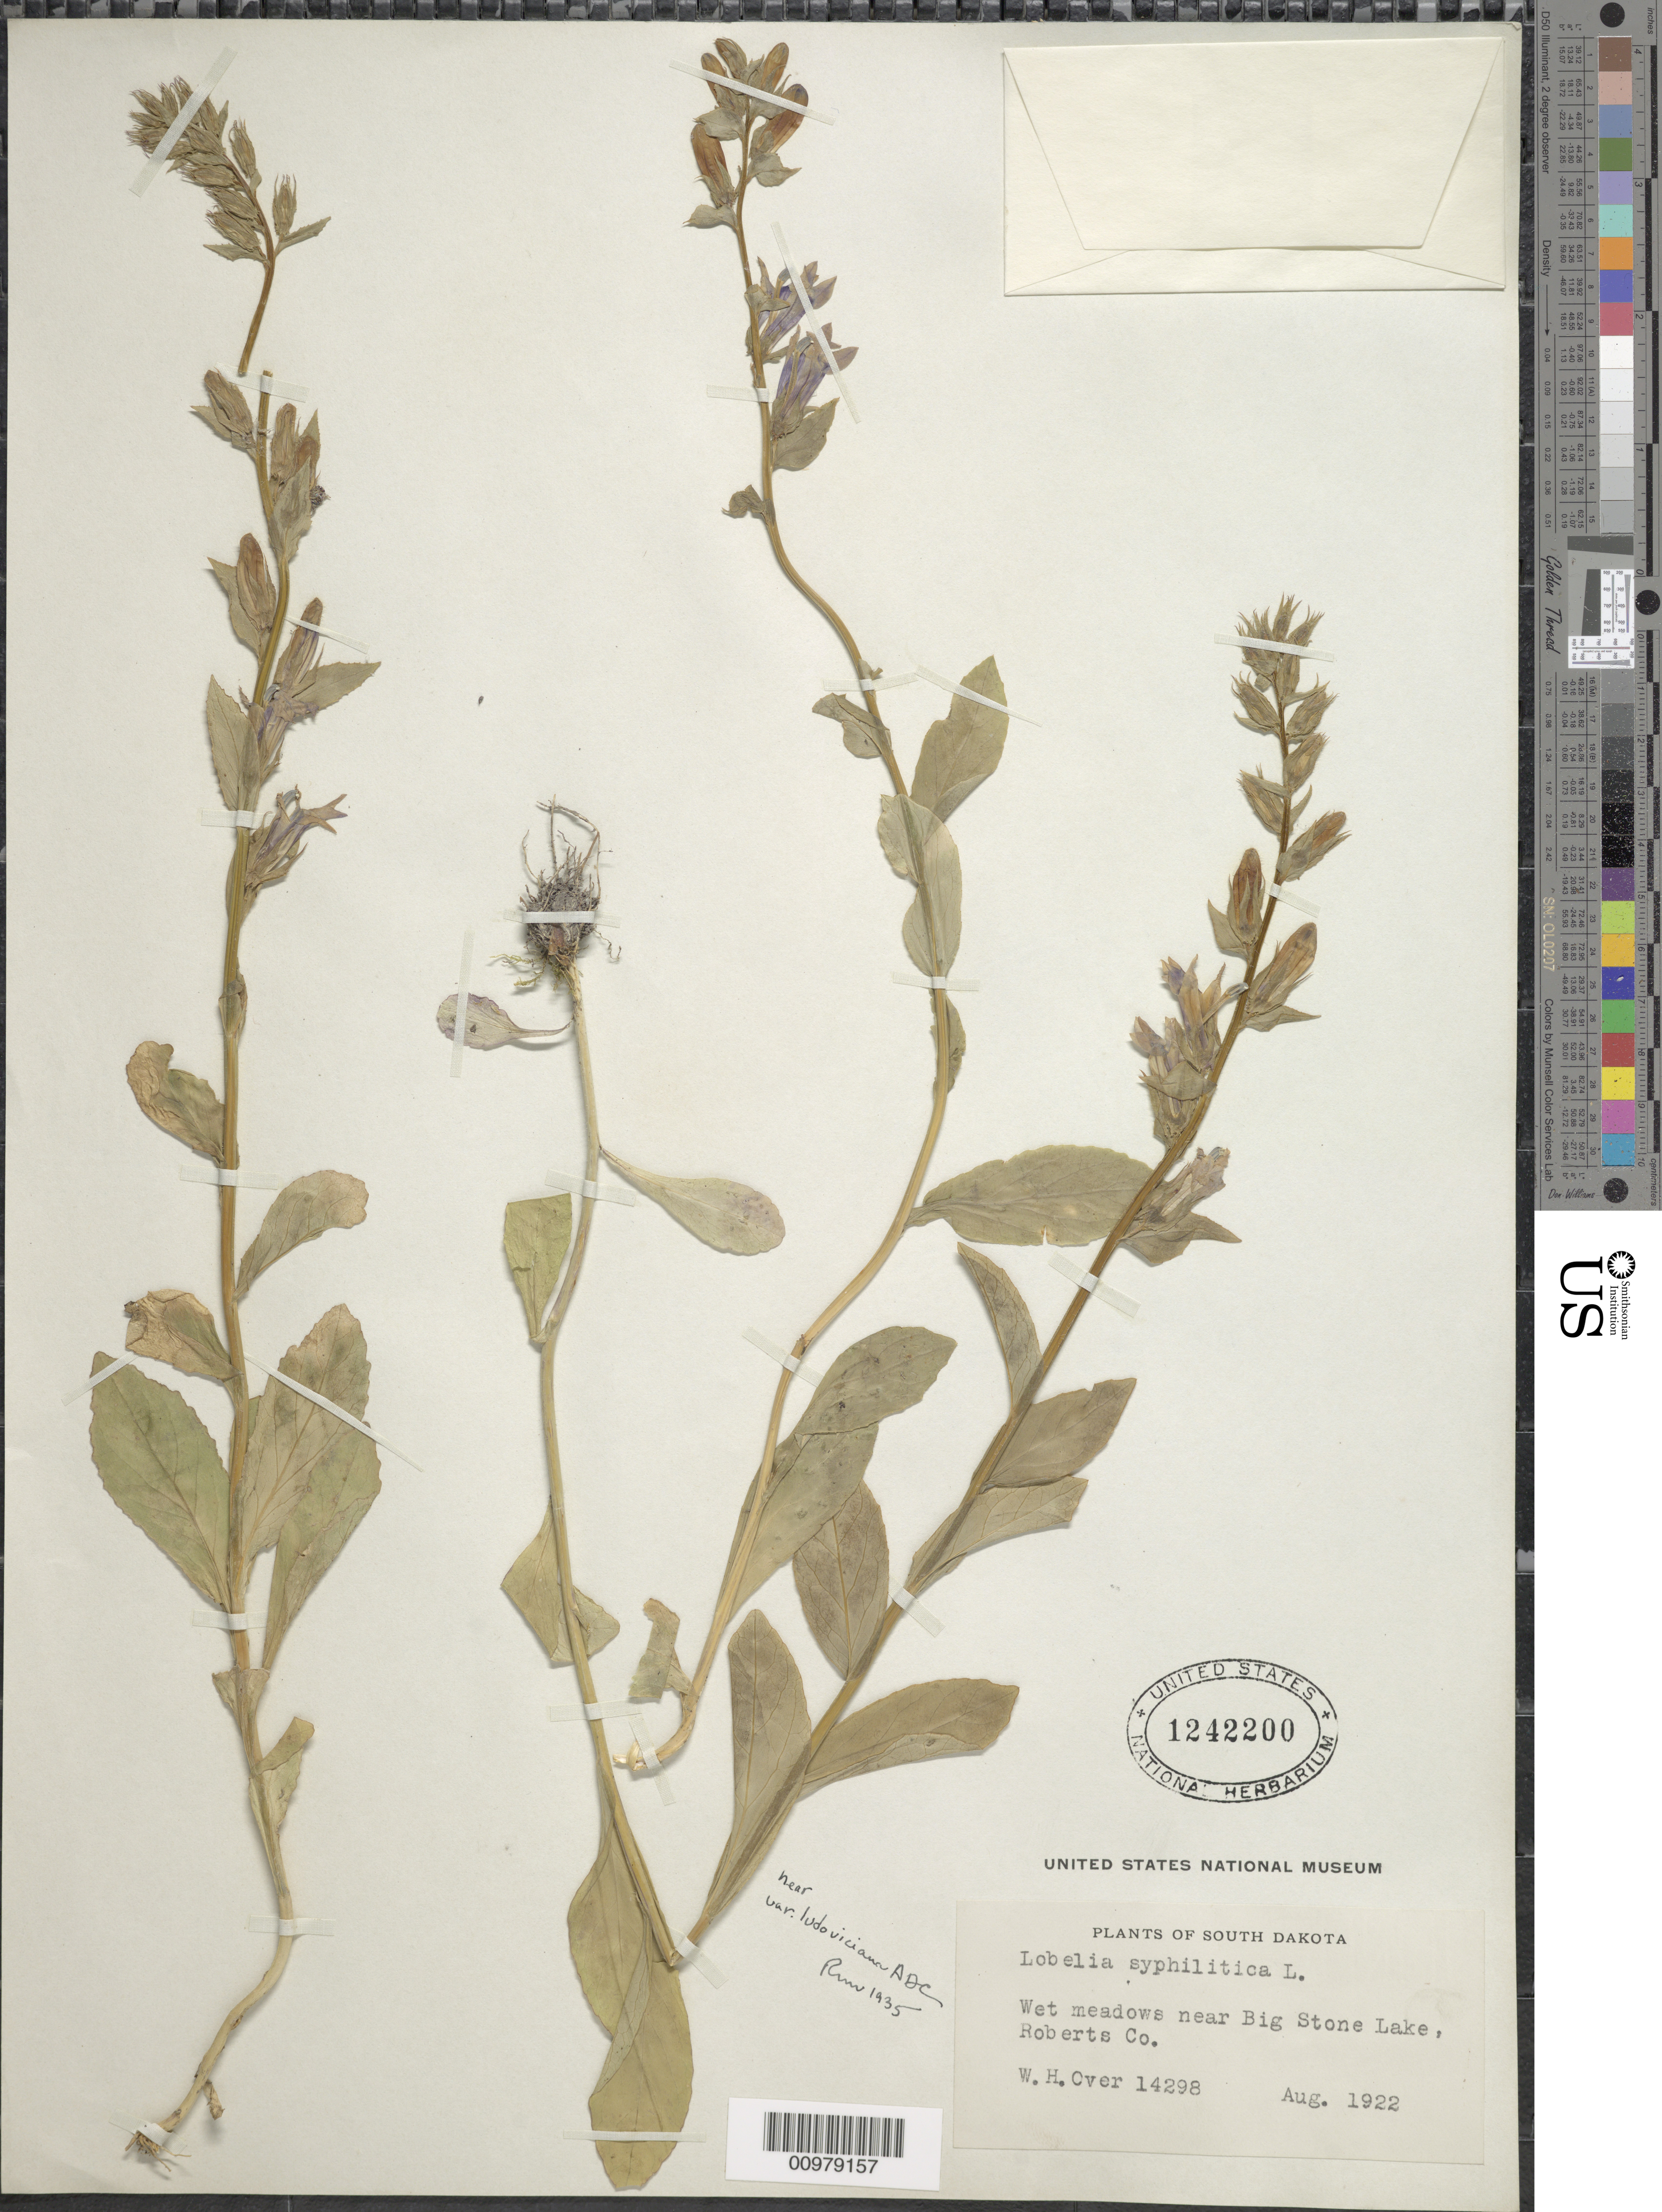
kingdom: Plantae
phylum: Tracheophyta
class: Magnoliopsida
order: Asterales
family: Campanulaceae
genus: Lobelia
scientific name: Lobelia siphilitica var. ludoviciana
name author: A. DC.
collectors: W. Over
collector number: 14298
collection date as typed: Aug 1923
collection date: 1922-08/1923-05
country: United States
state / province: South Dakota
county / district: Roberts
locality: Big Stone Lake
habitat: wet meadows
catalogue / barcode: US 1242200